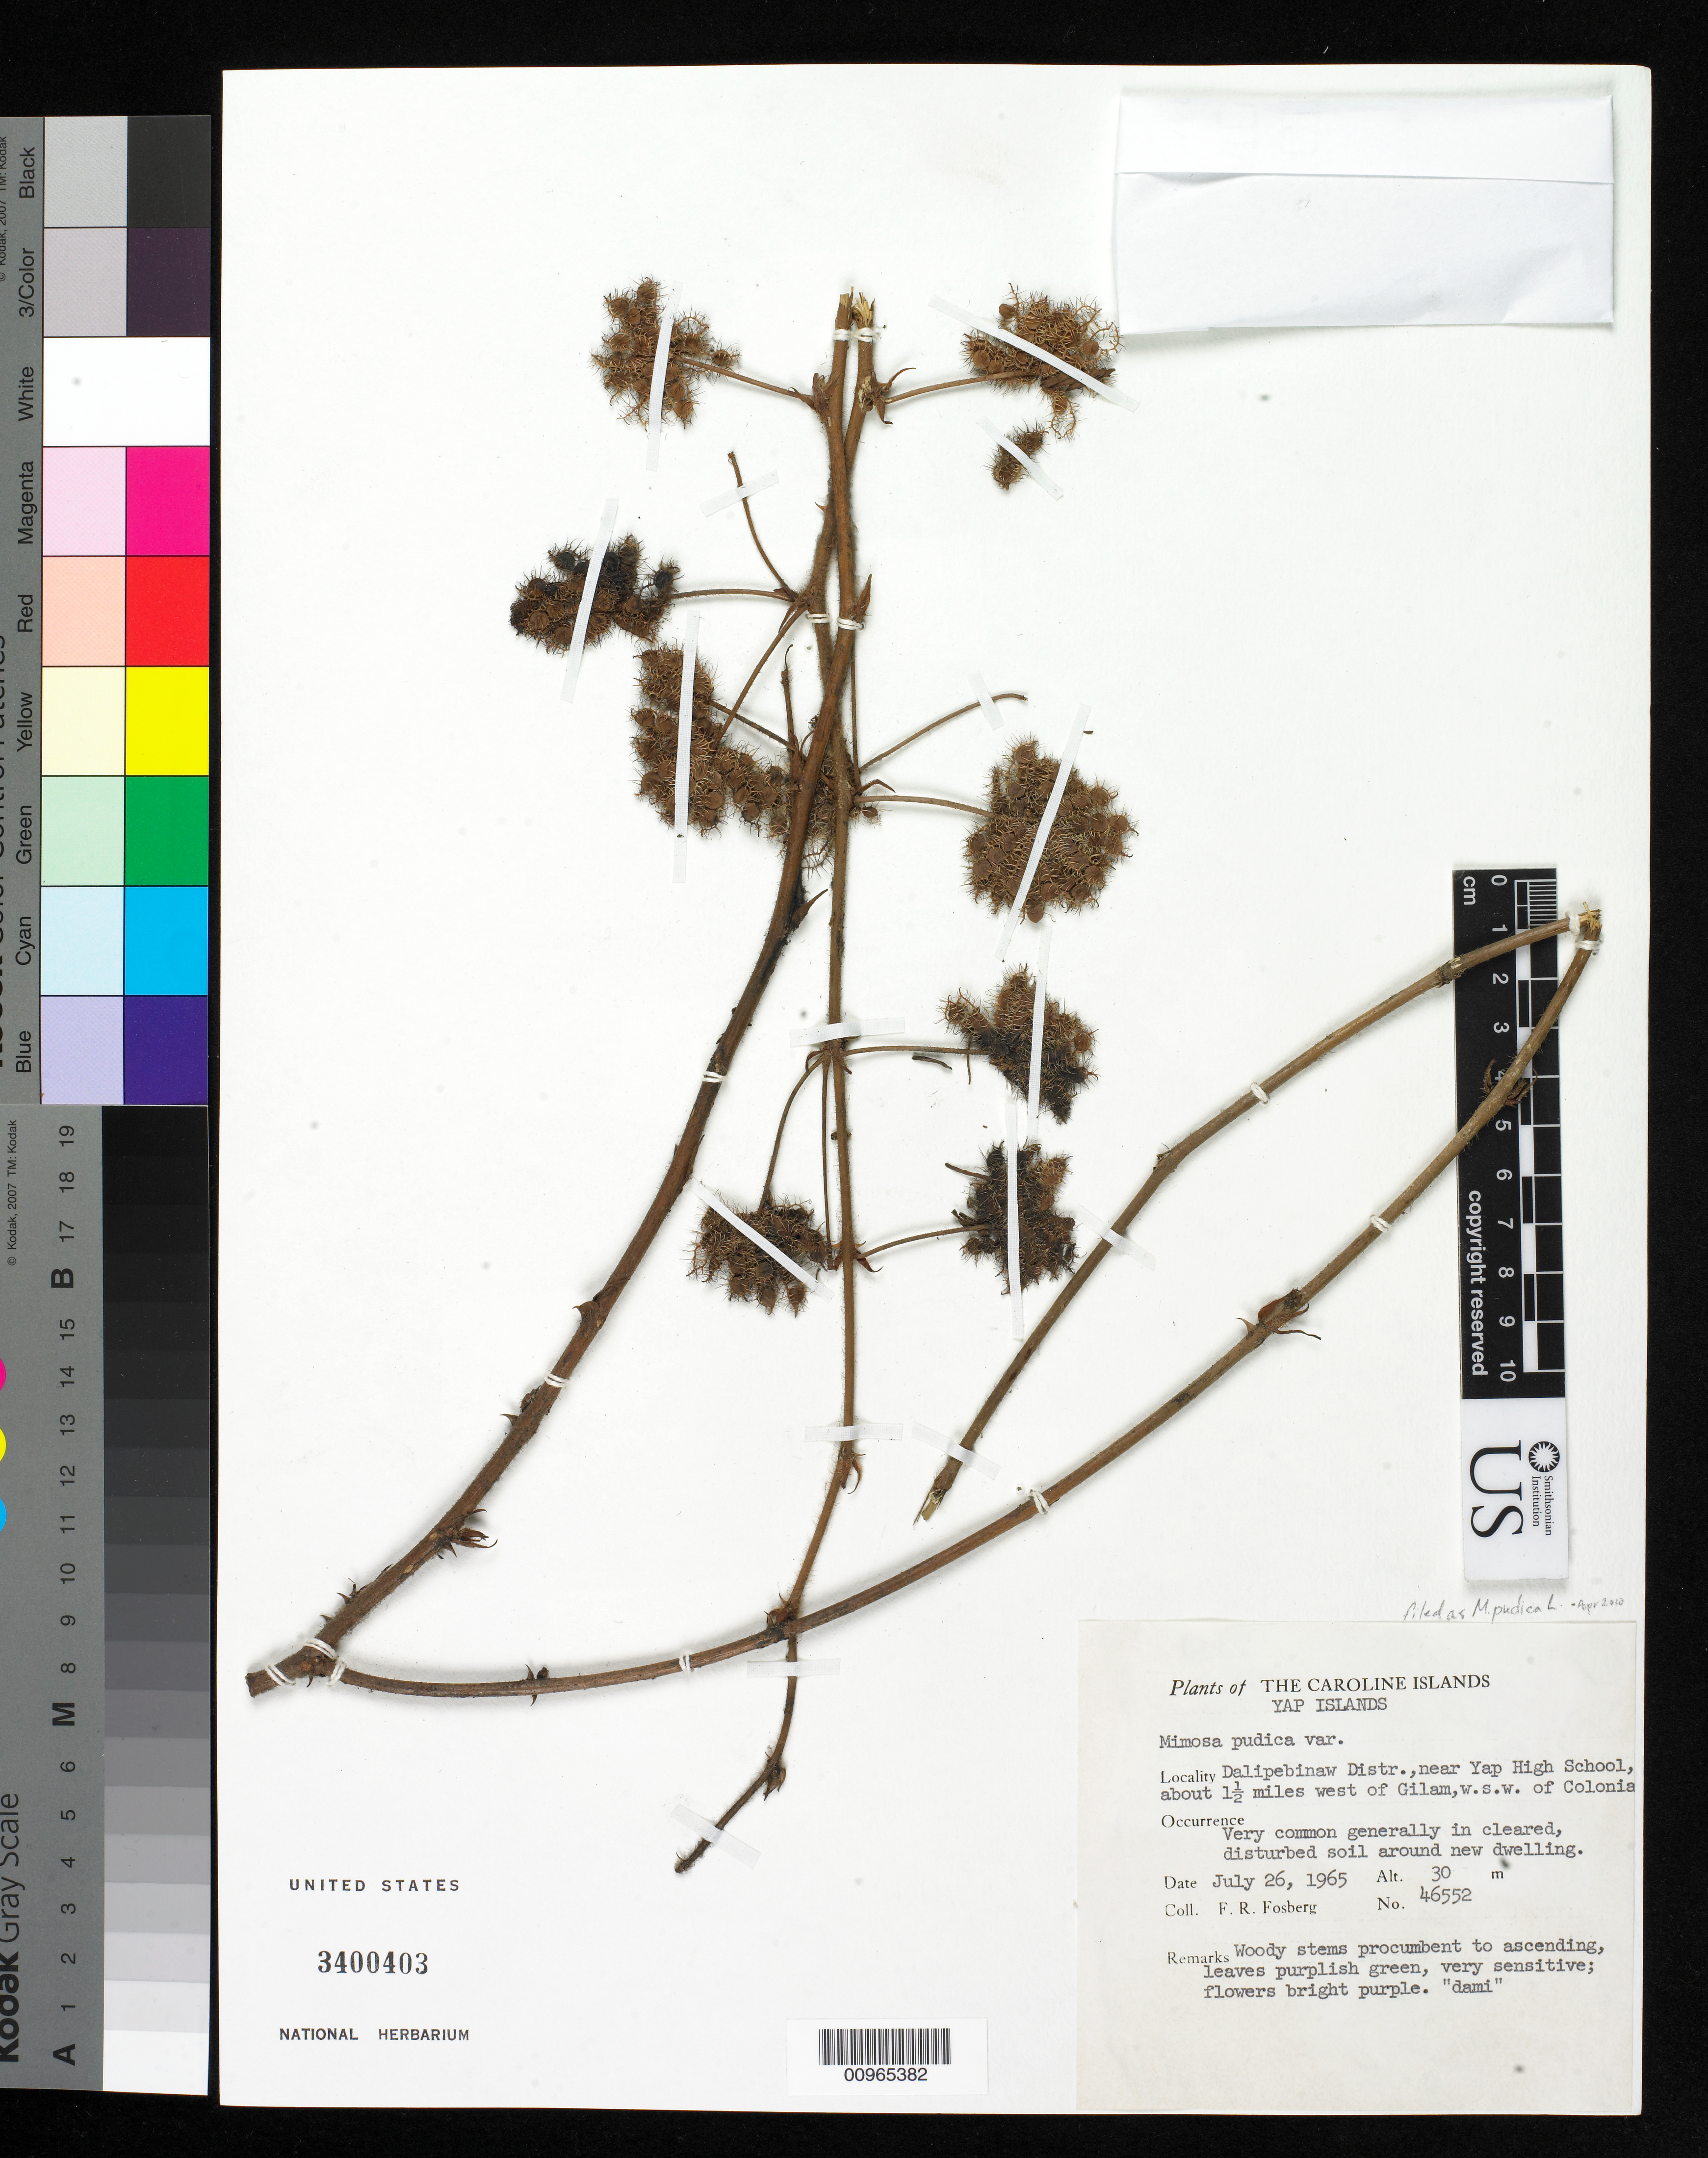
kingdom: Plantae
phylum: Tracheophyta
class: Magnoliopsida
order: Fabales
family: Fabaceae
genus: Mimosa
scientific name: Mimosa pudica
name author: L.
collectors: F. R. Fosberg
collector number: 46552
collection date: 1965-07-26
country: Micronesia, Federated States of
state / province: Yap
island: Yap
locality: Dalipebinaw Distr., near Yap High School, about 1.5 miles W of Gilam, WSW of Colonia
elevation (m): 30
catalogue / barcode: US 3400403